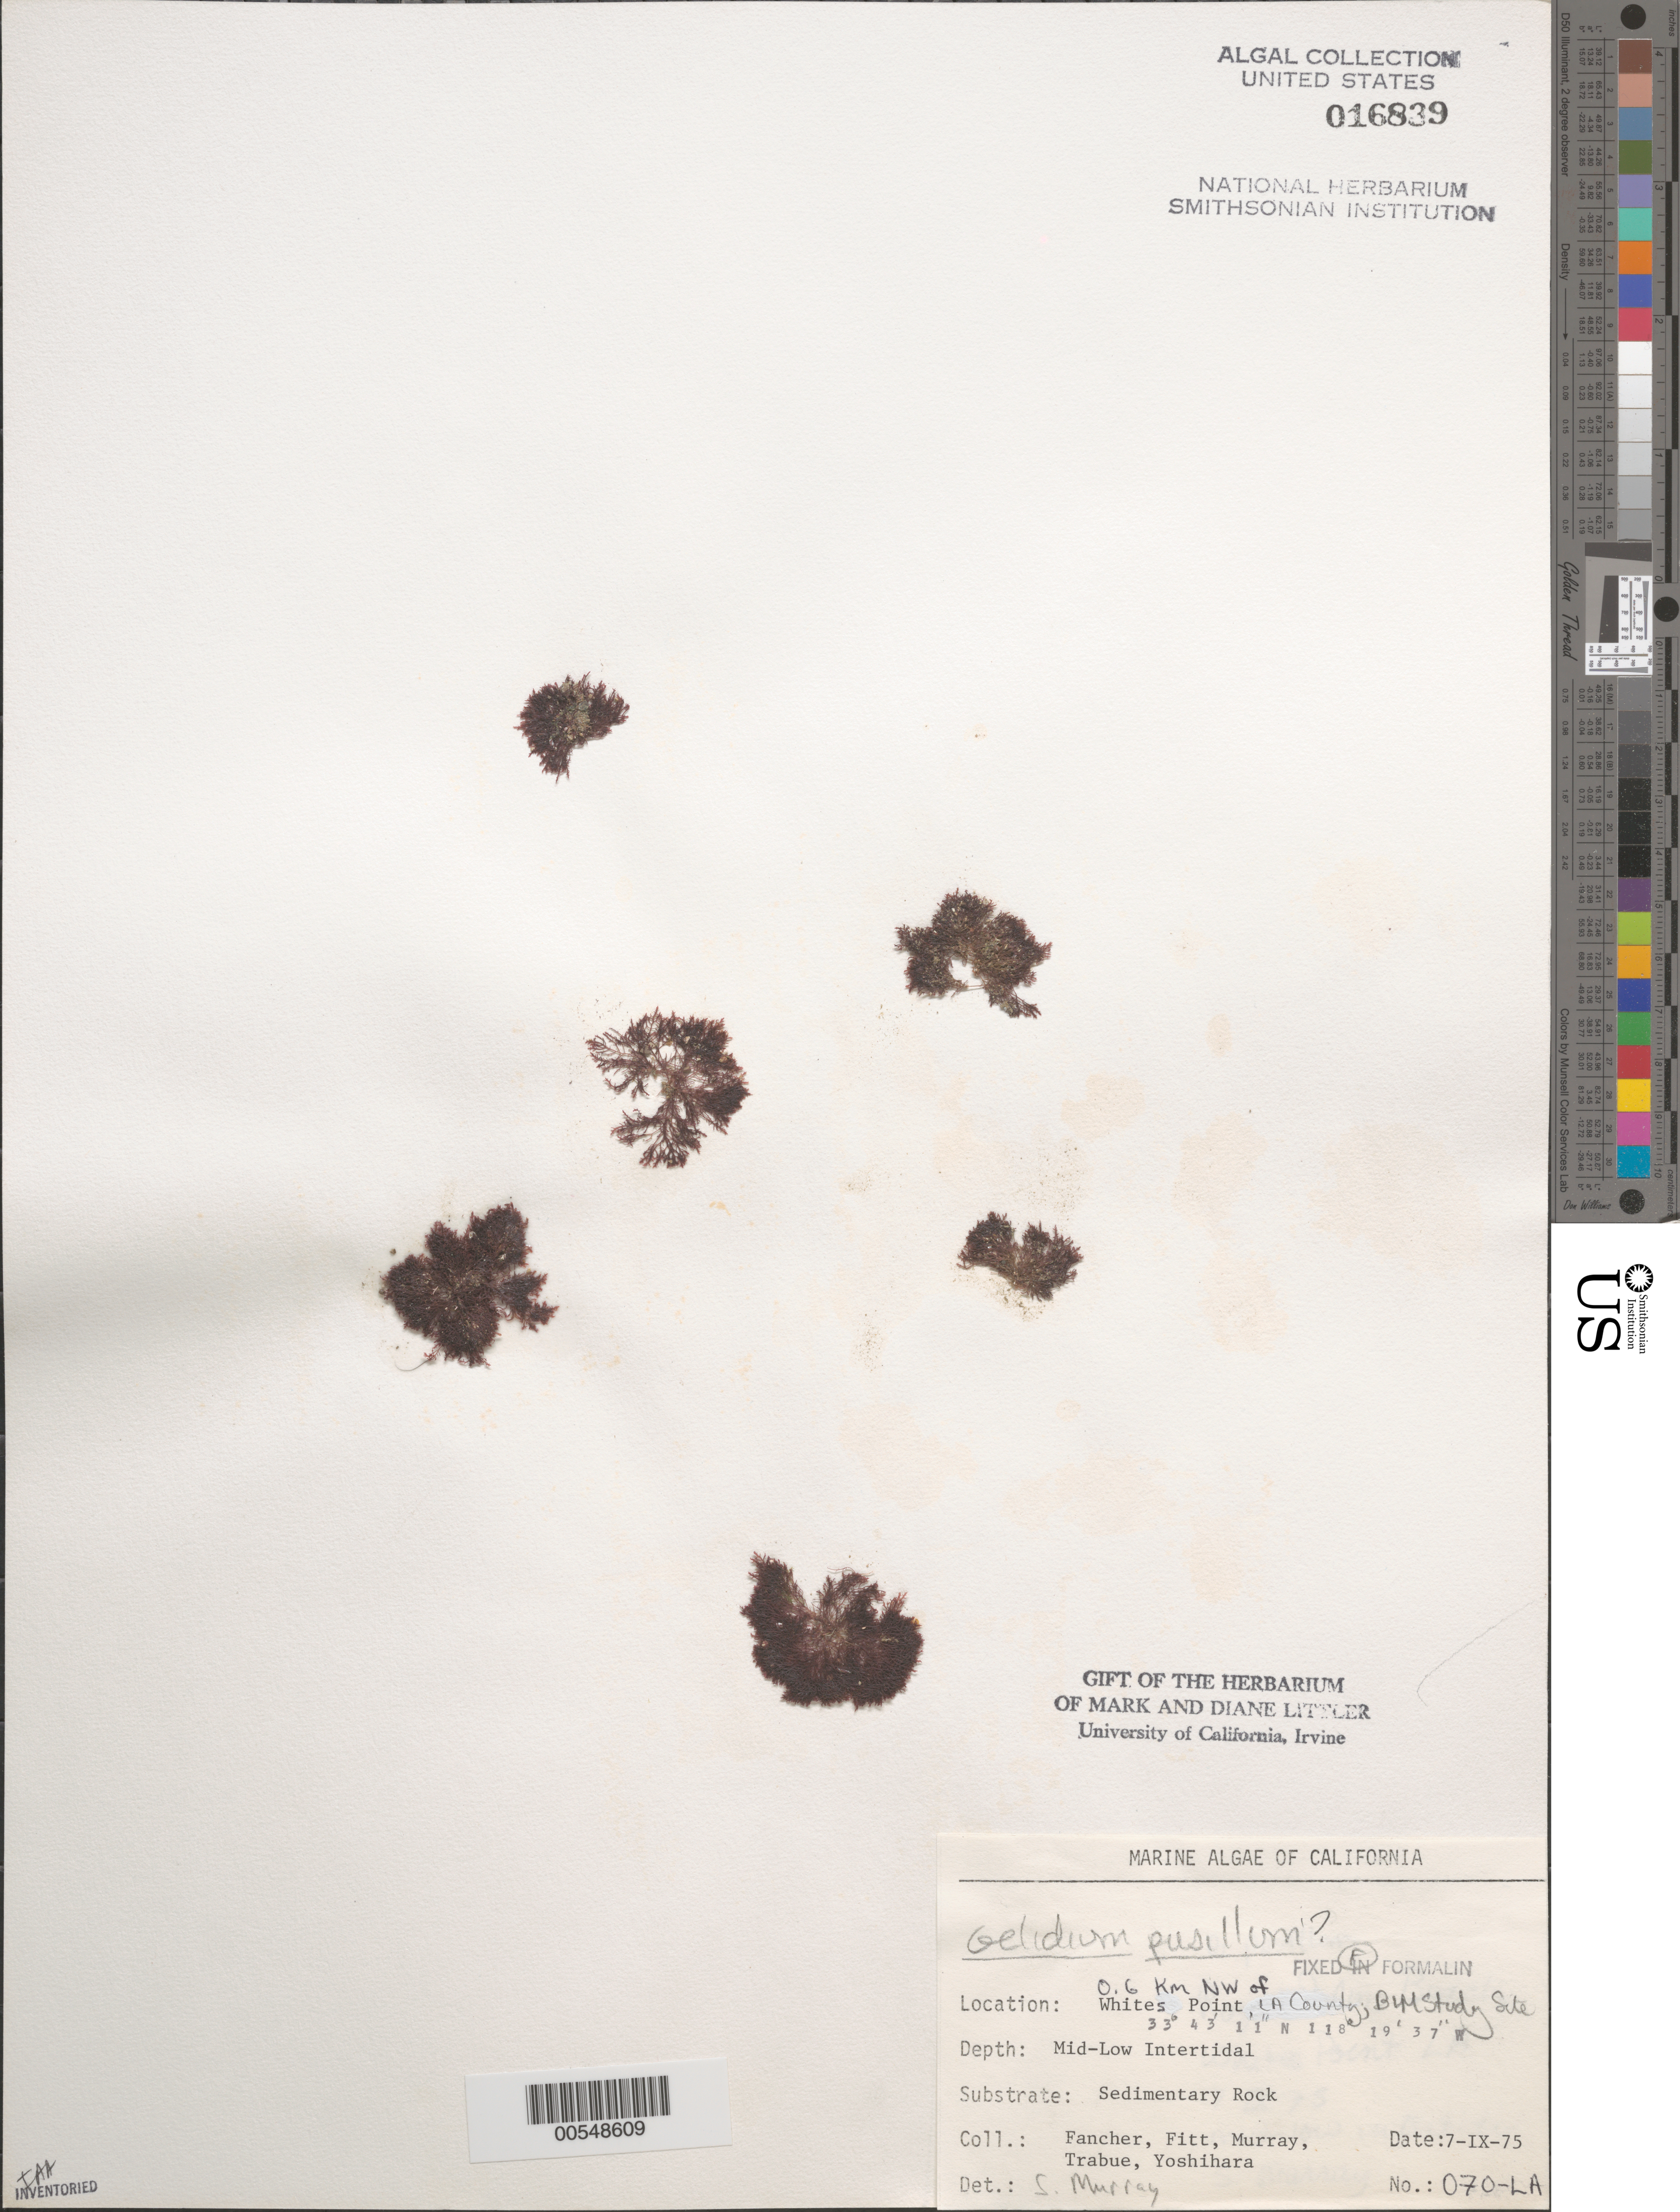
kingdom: Plantae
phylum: Rhodophyta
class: Florideophyceae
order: Gelidiales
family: Gelidiaceae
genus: Gelidium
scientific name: Gelidium pusillum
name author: (Stackh.) Le Jol.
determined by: Murray, S. N.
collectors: J. Fancher, W. Fitt, S. N. Murray, P. J. Trabue & K. Yoshihara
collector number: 070-la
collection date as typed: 07 Sep 1975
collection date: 1975-09-07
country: United States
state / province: California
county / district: Los Angeles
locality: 0.6 km northwest of Whites Point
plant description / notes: BLM-SOCALBIGHT Rocky Intertidal Survey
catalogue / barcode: US 16839